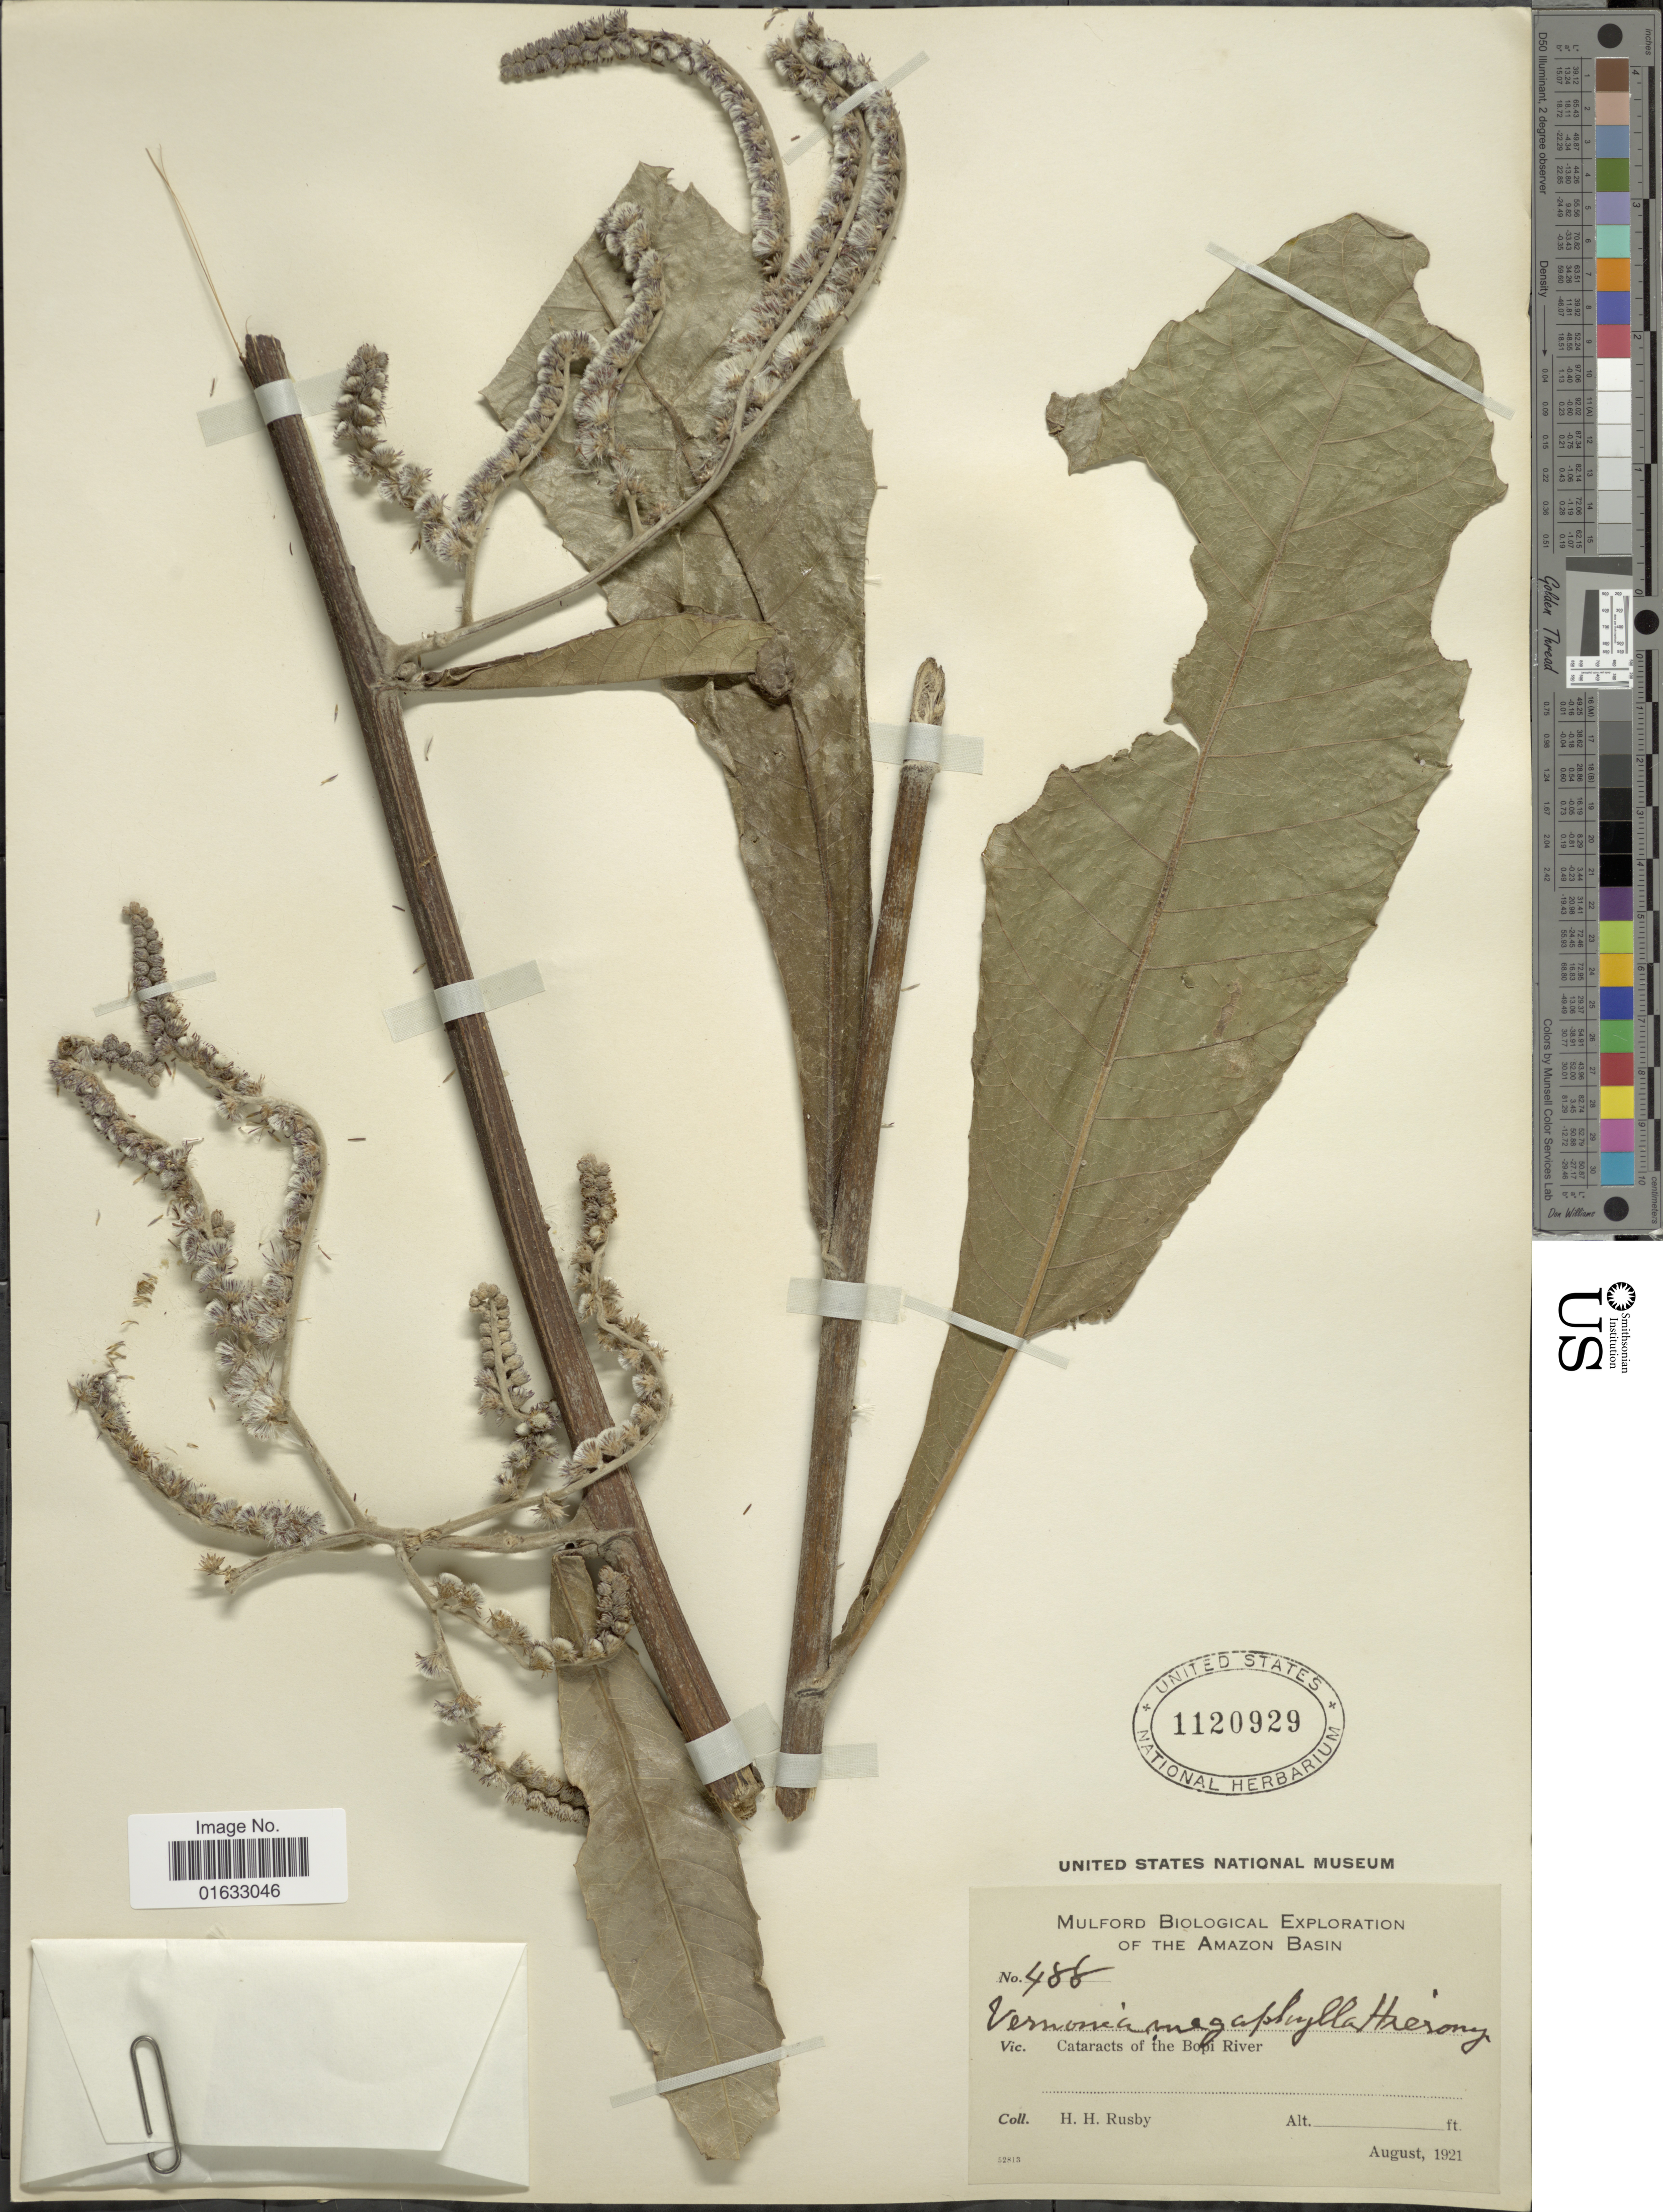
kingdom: Plantae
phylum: Tracheophyta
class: Magnoliopsida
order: Asterales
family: Asteraceae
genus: Eirmocephala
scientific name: Eirmocephala megaphylla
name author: (Hieron.) H. Rob.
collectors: H. H. Rusby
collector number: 488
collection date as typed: August, 1921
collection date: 1921-08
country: Bolivia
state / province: La Paz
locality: Cataracts of the Bopi River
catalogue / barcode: US 1120929